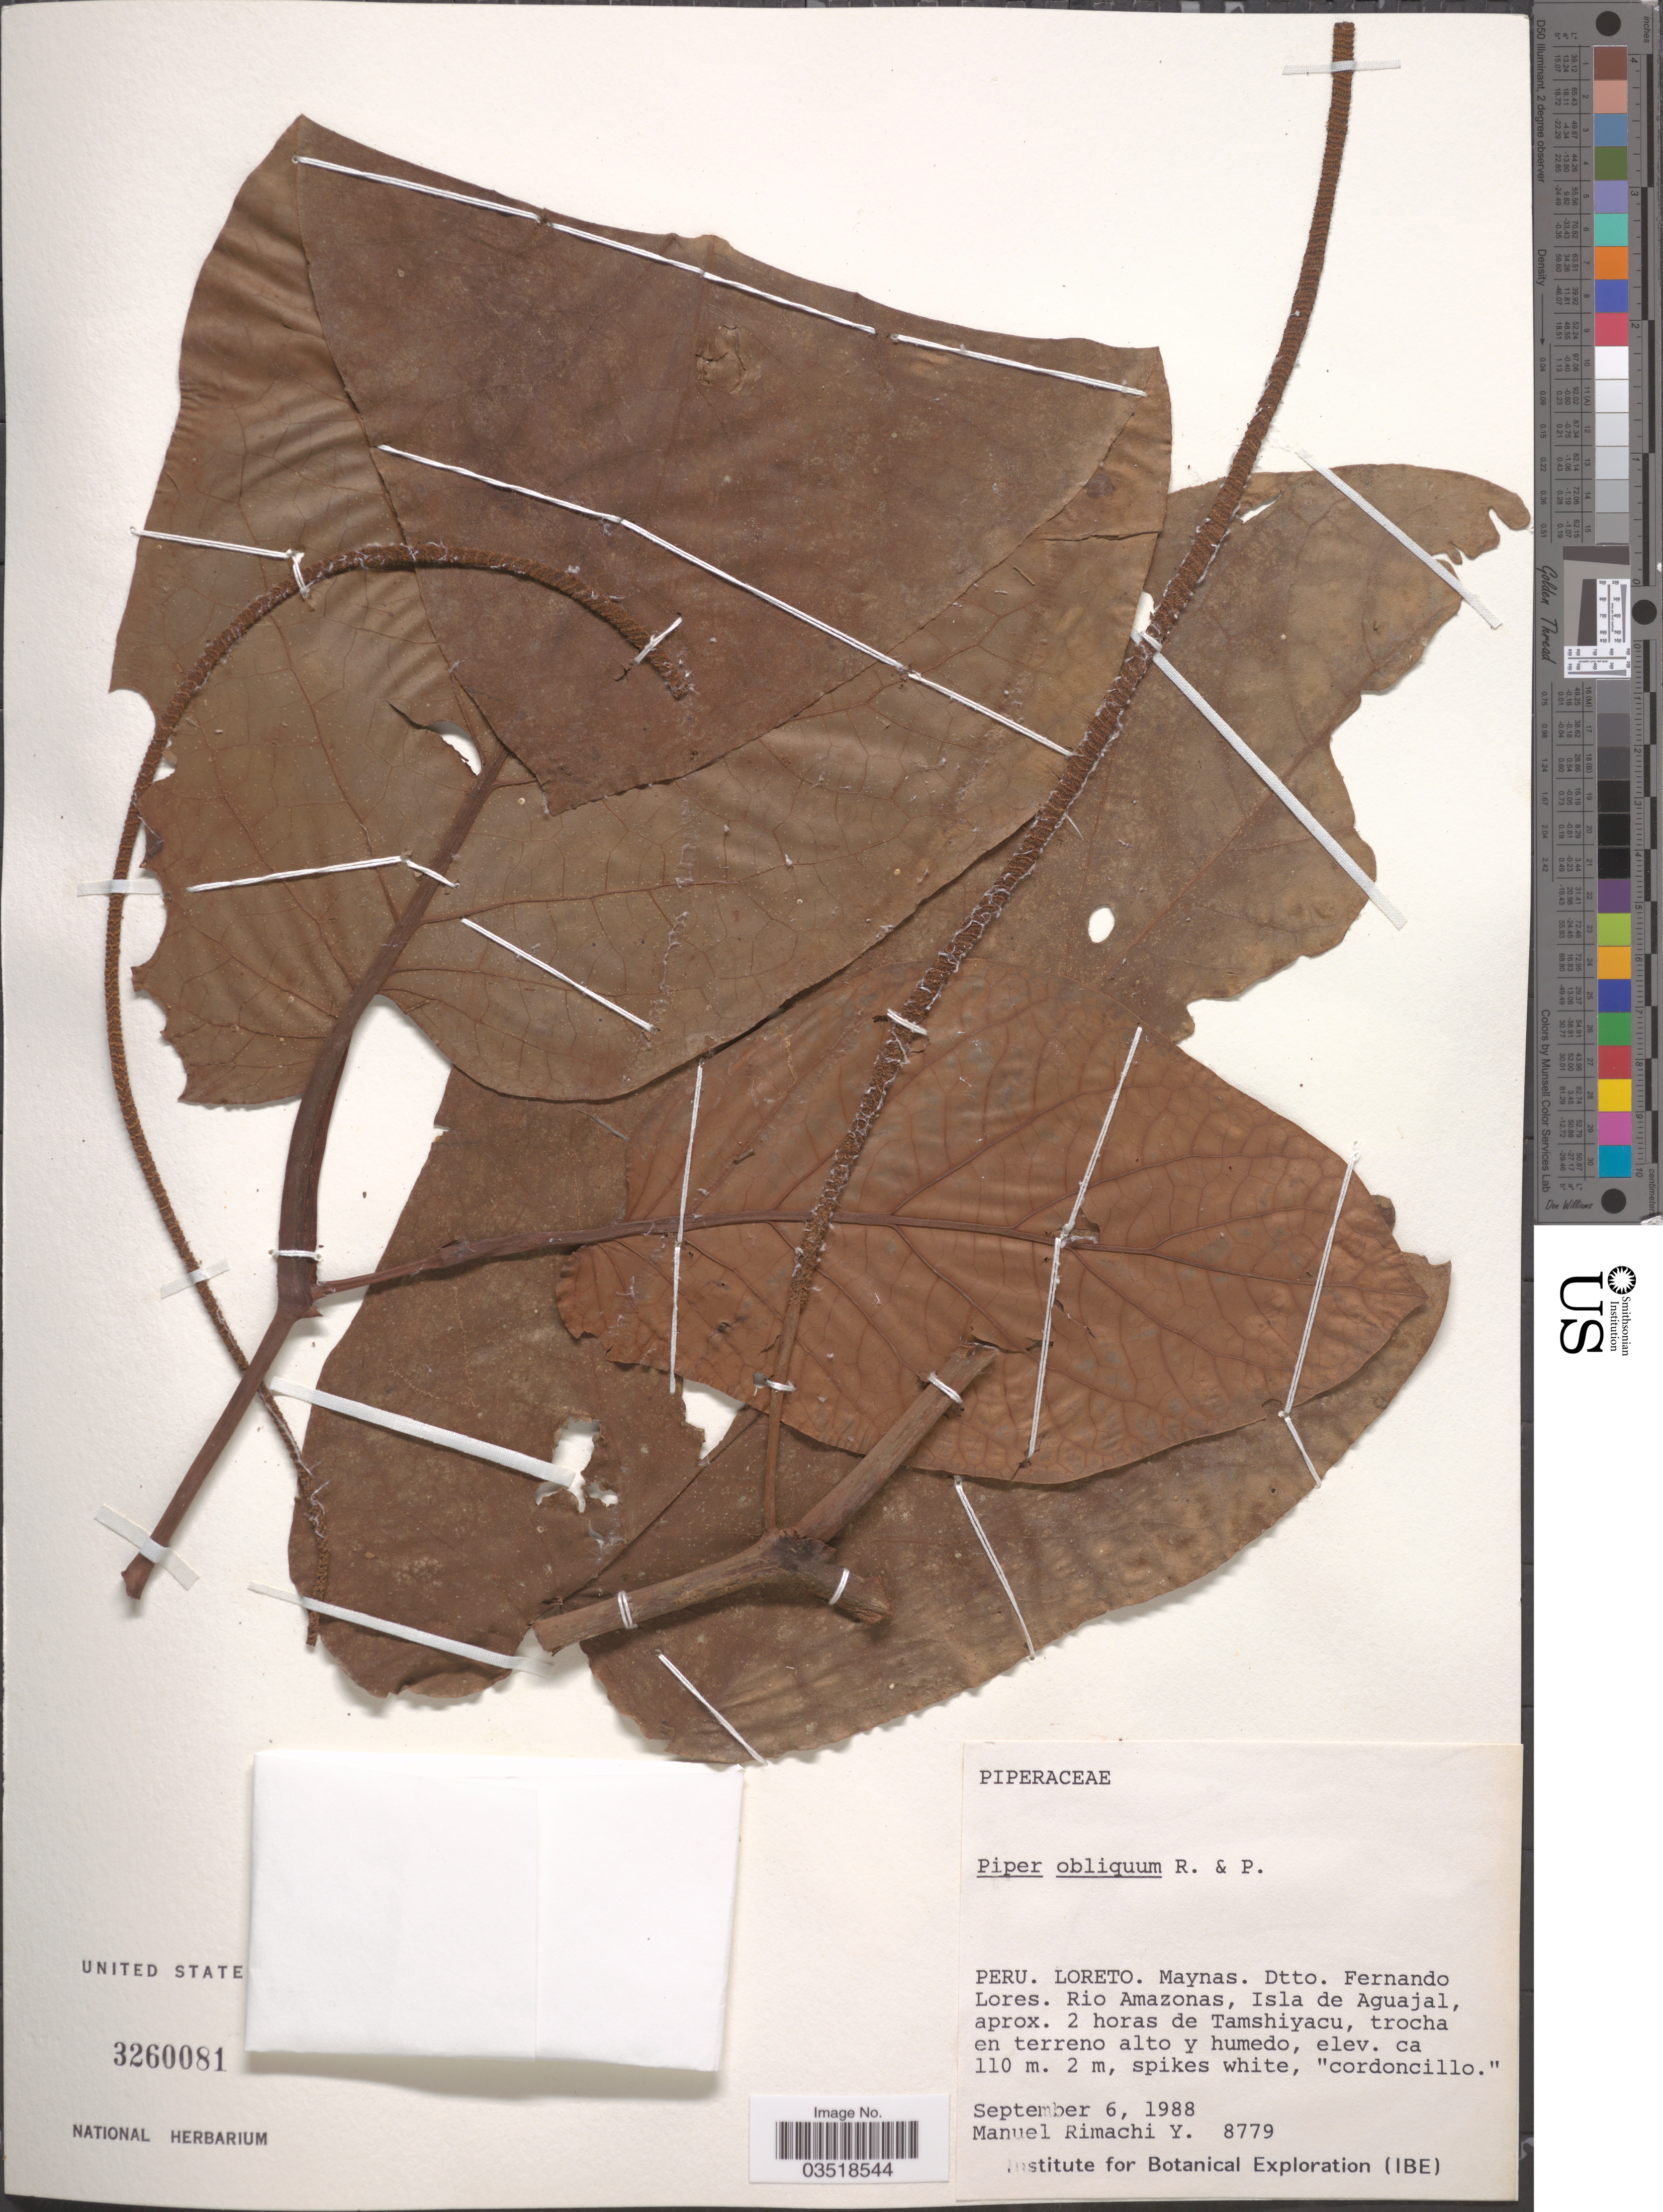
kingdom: Plantae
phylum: Tracheophyta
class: Magnoliopsida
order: Piperales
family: Piperaceae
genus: Piper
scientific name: Piper obliquum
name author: Ruiz & Pav.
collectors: M. Rimachi Y.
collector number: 8779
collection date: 1988-09-06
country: Peru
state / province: Loreto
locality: Maynas. Dtto. Fernando Lores. Rio Amazonas, Isla de Aguajal, aprox. 2 horas de Tamshiyacu, trocha en terreno alto y humedo.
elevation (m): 110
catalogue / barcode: US 3260081